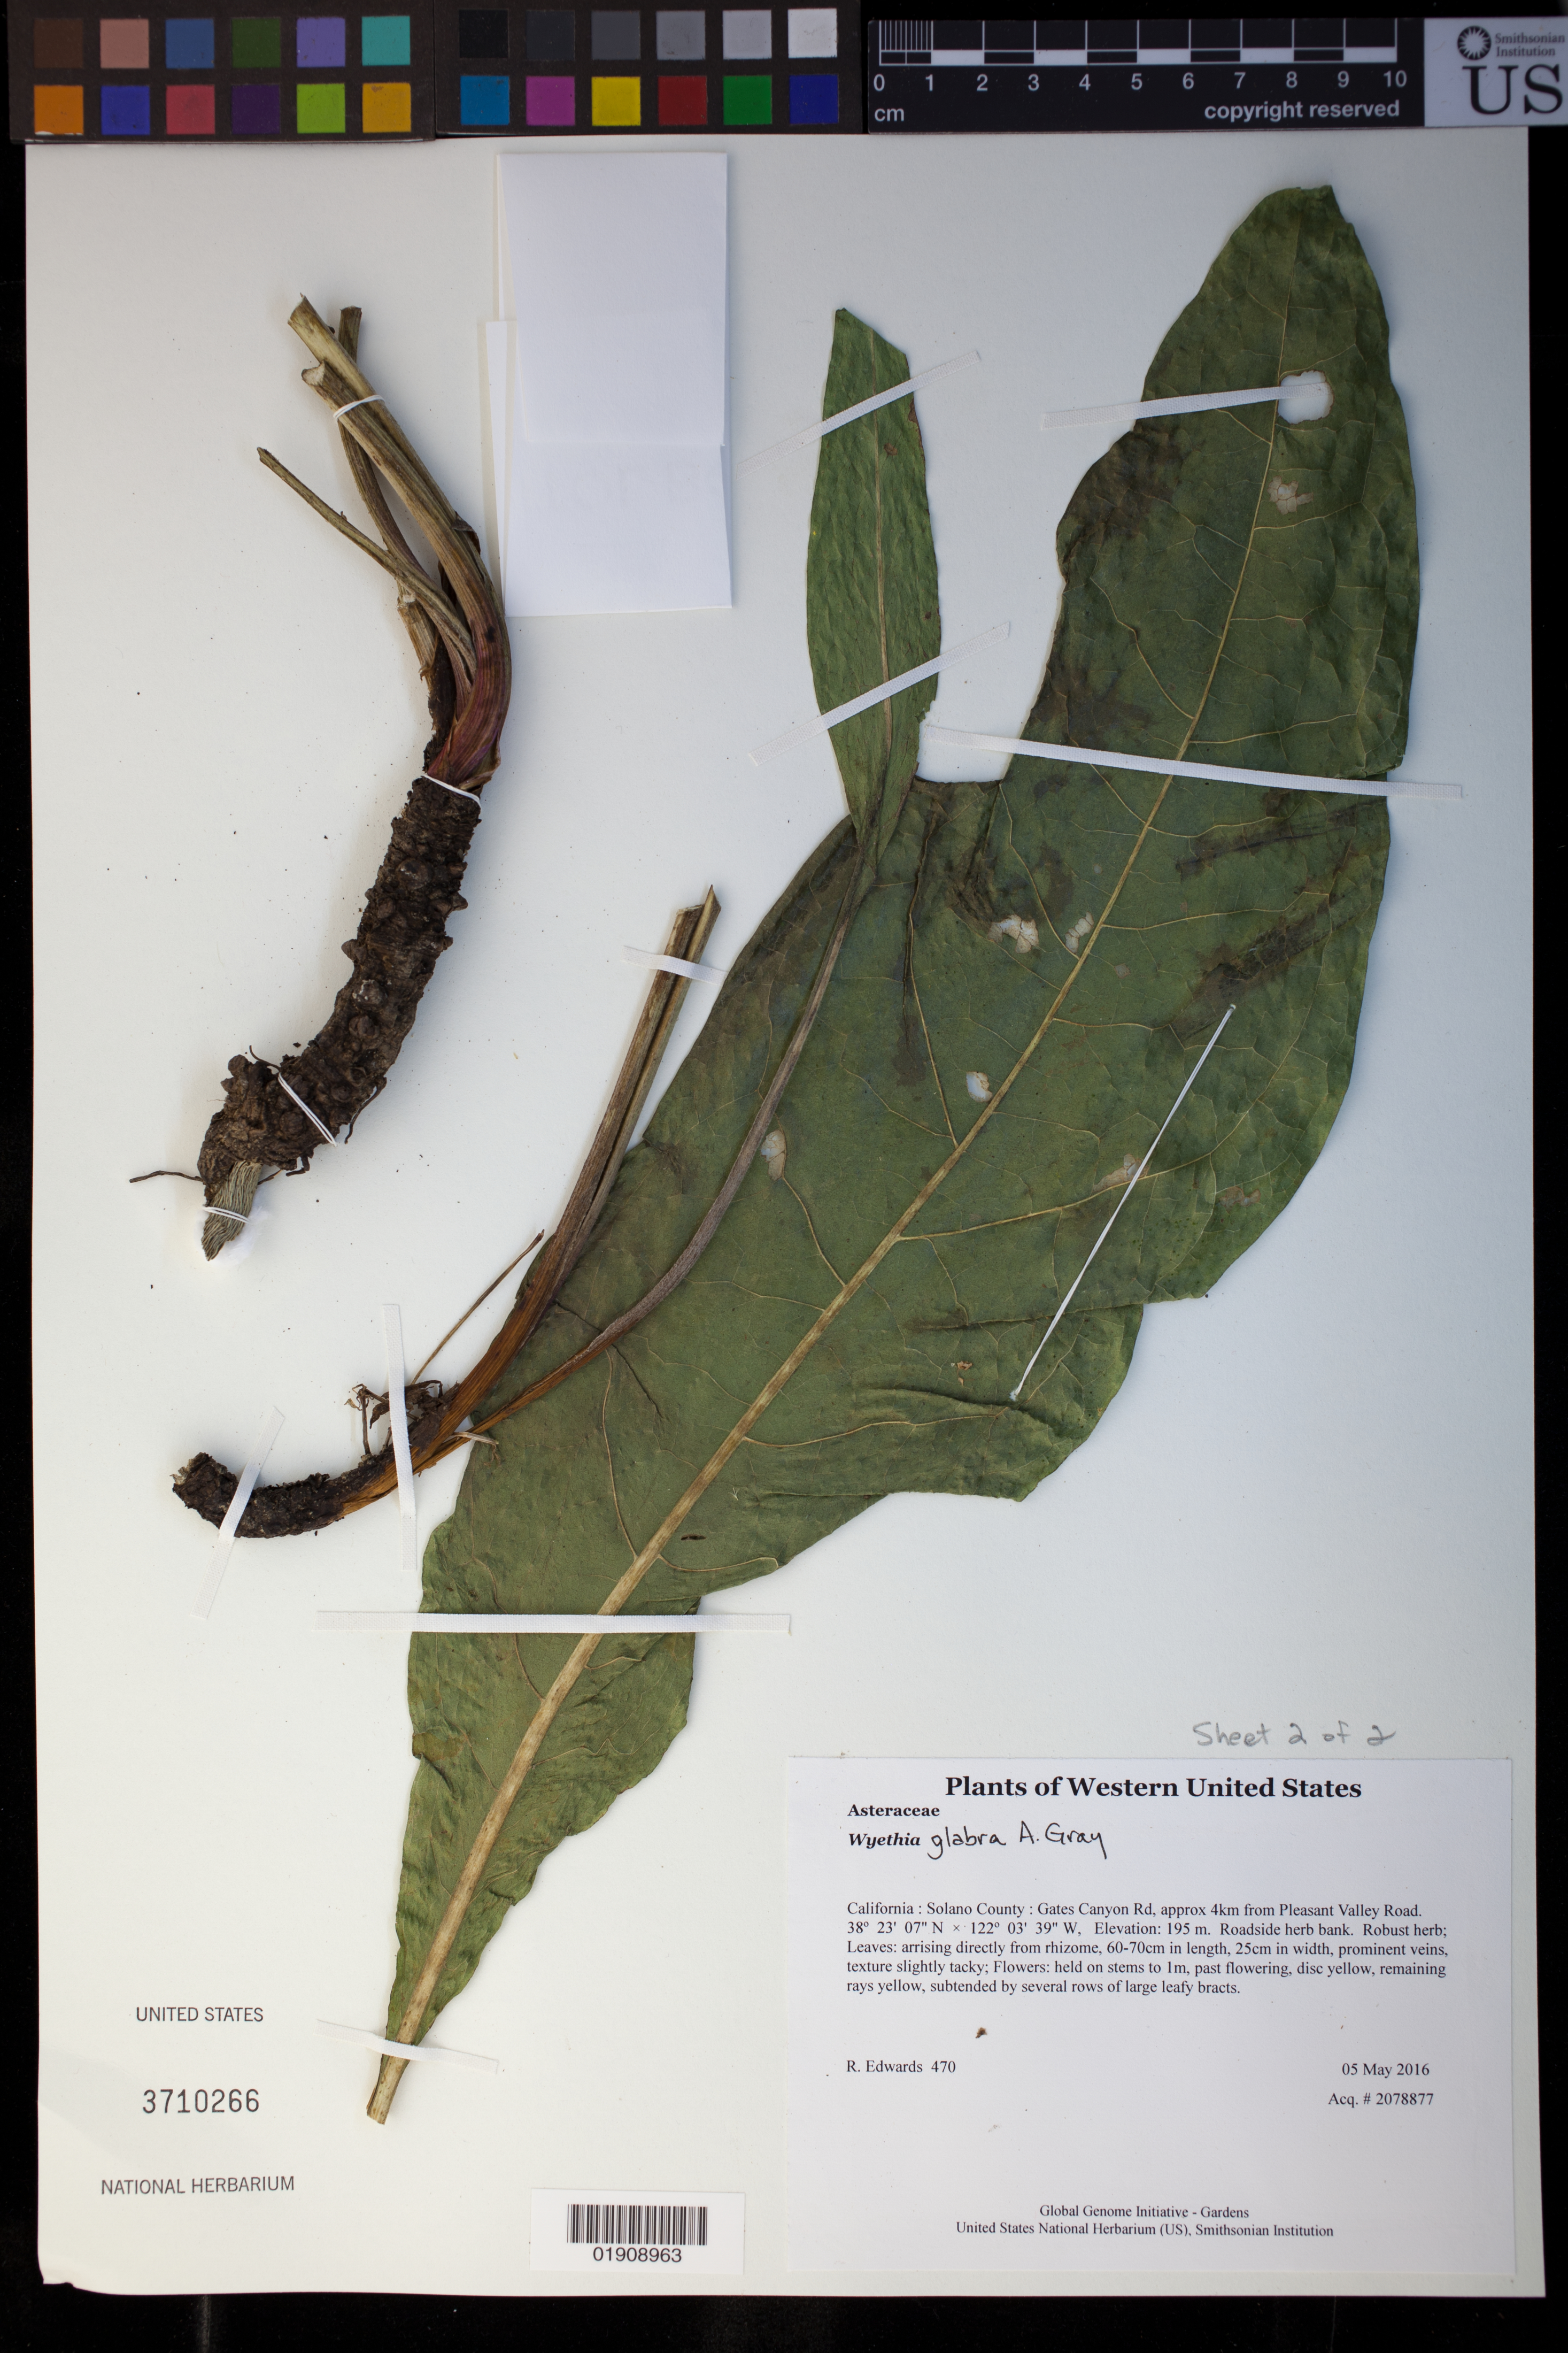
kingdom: Plantae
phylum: Tracheophyta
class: Magnoliopsida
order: Asterales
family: Asteraceae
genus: Wyethia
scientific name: Wyethia glabra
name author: A. Gray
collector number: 470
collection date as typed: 5 May 2016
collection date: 2016-05-05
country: United States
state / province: California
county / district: Solano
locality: Gates Canyon Rd, approx 4km from Pleasant Valley Road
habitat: Roadside herb bank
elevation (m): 195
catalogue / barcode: US 3710266